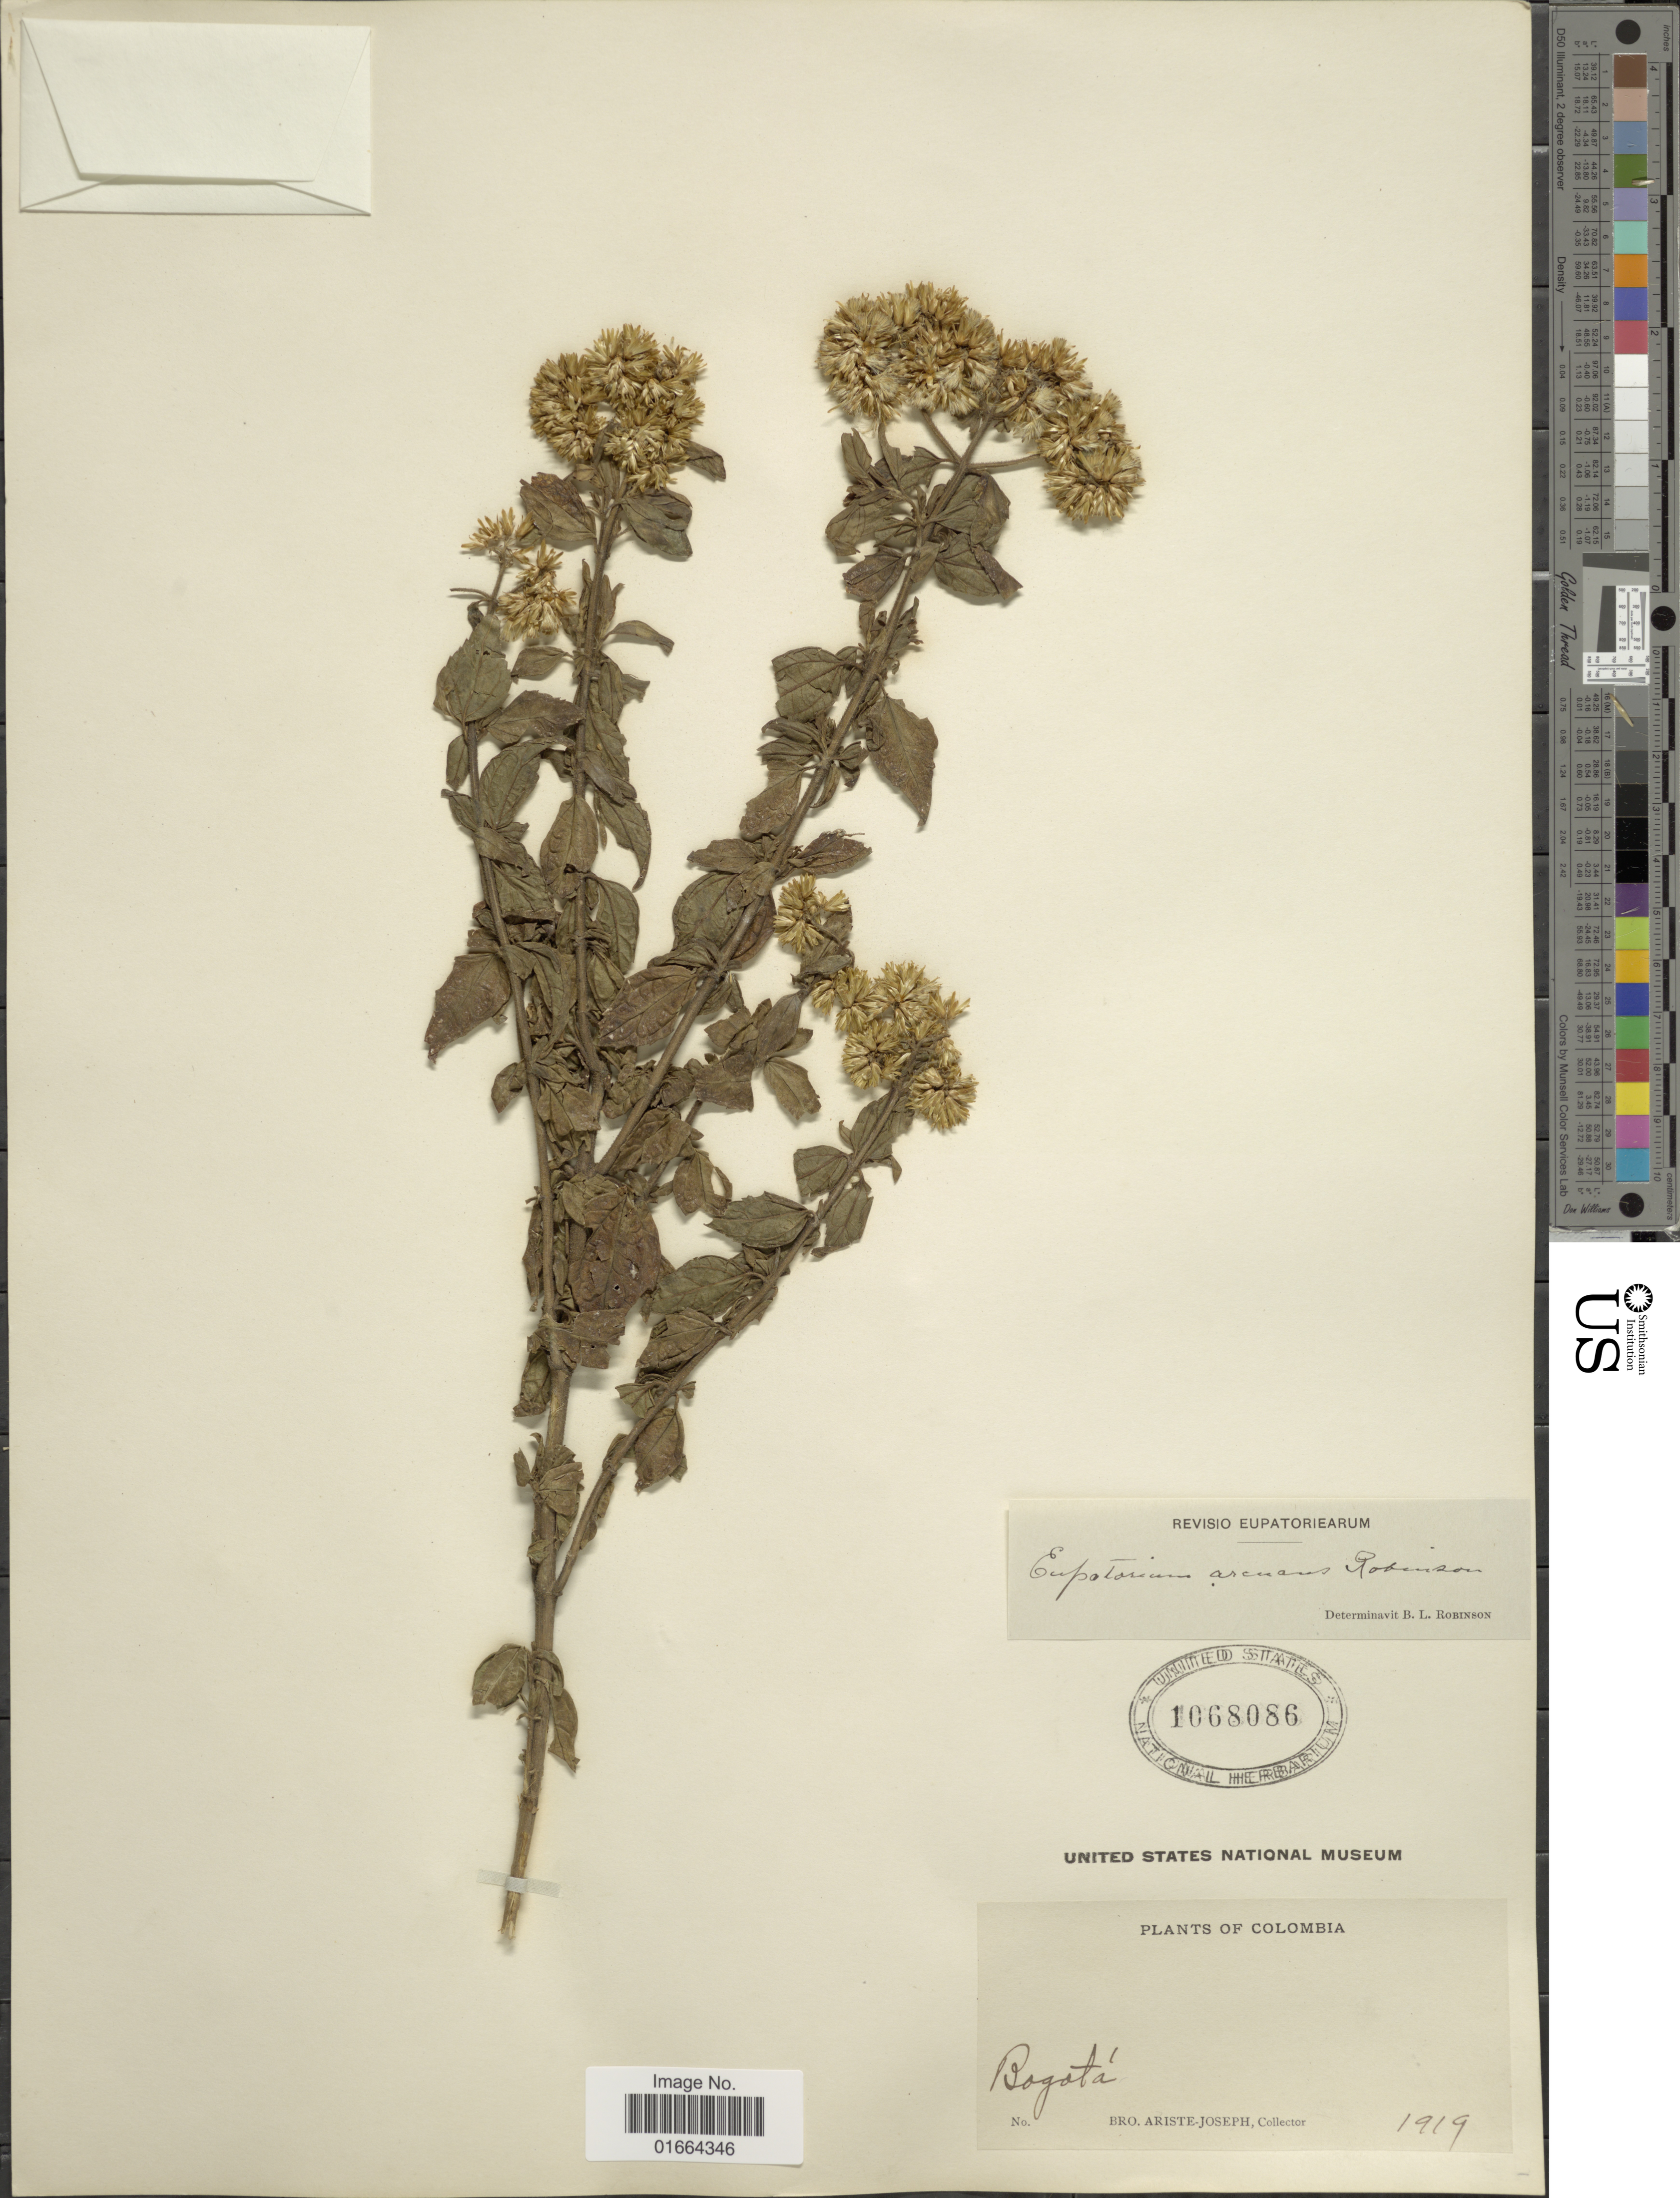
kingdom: Plantae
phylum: Tracheophyta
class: Magnoliopsida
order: Asterales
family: Asteraceae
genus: Asplundianthus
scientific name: Asplundianthus arcuans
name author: (B.L. Rob.) R.M. King & H. Rob.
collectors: Bro. Ariste-Joseph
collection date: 1919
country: Colombia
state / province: Bogota D.C.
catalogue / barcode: US 1068086